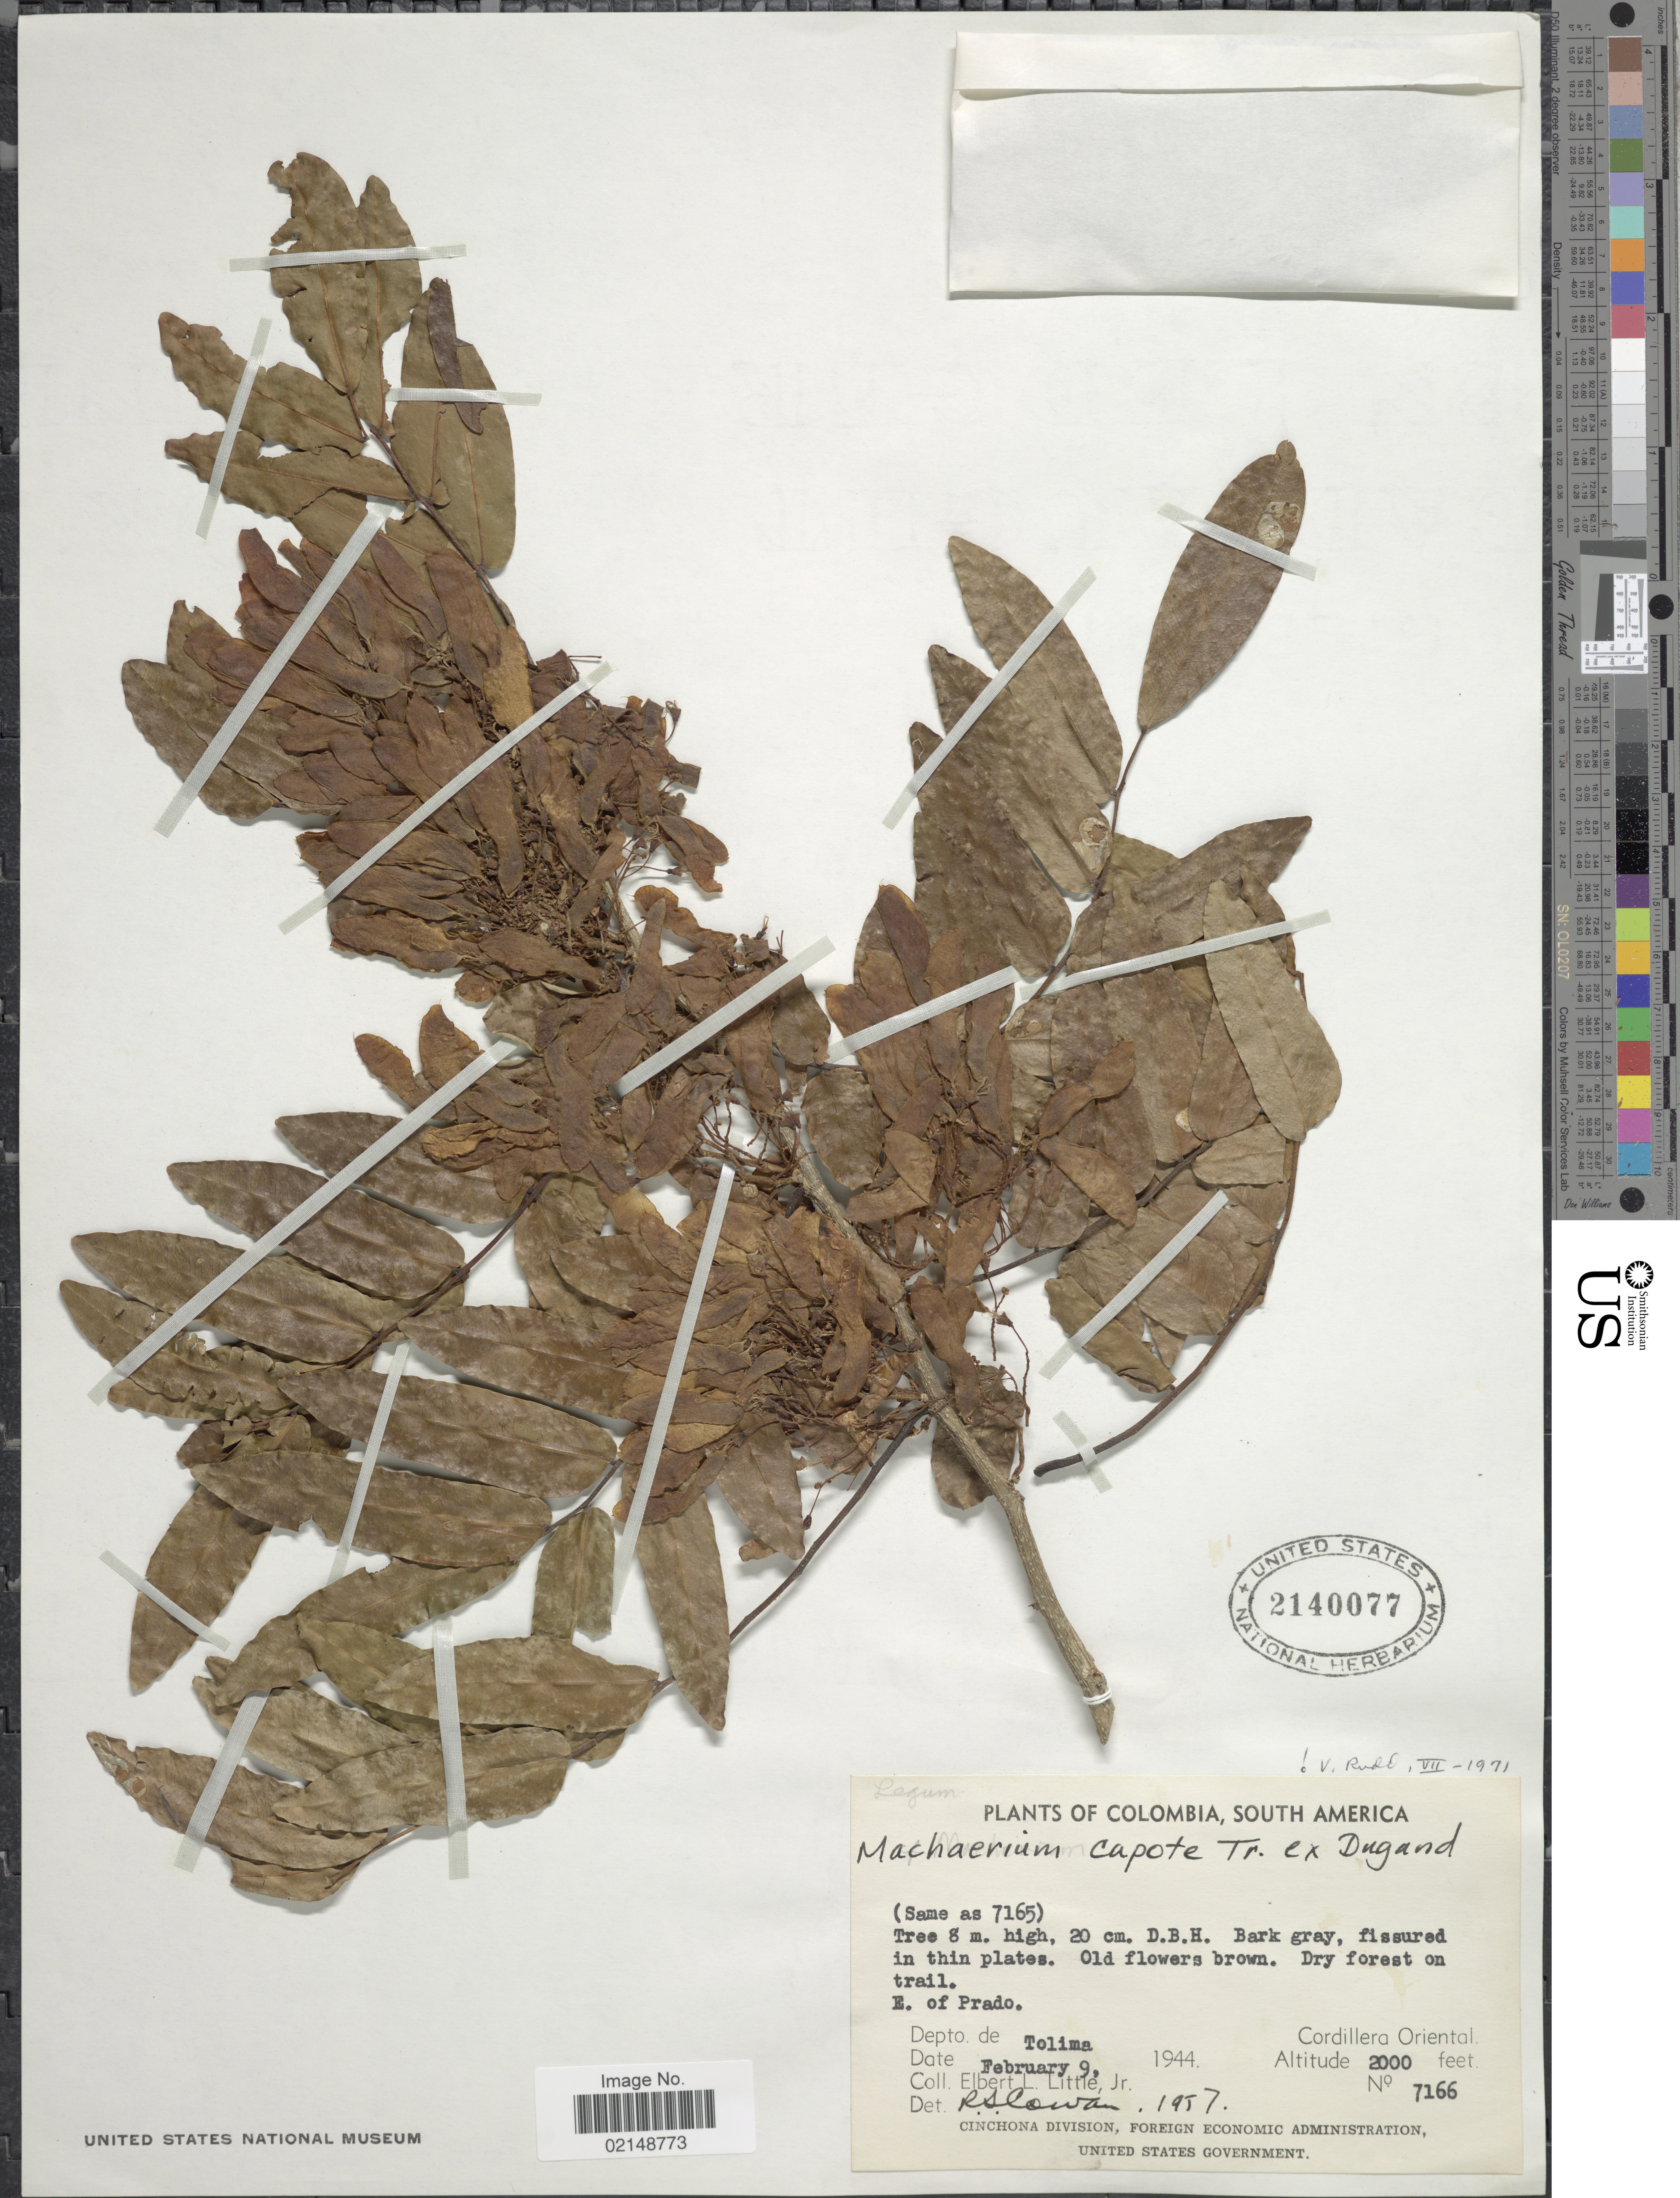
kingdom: Plantae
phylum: Tracheophyta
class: Magnoliopsida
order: Fabales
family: Fabaceae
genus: Machaerium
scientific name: Machaerium capote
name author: Triana ex Dugand G.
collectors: E. L. Little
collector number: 7166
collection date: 1944-02-09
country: Colombia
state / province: Tolima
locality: E of Prado, Cordillera Oriental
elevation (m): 610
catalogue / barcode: US 2140077